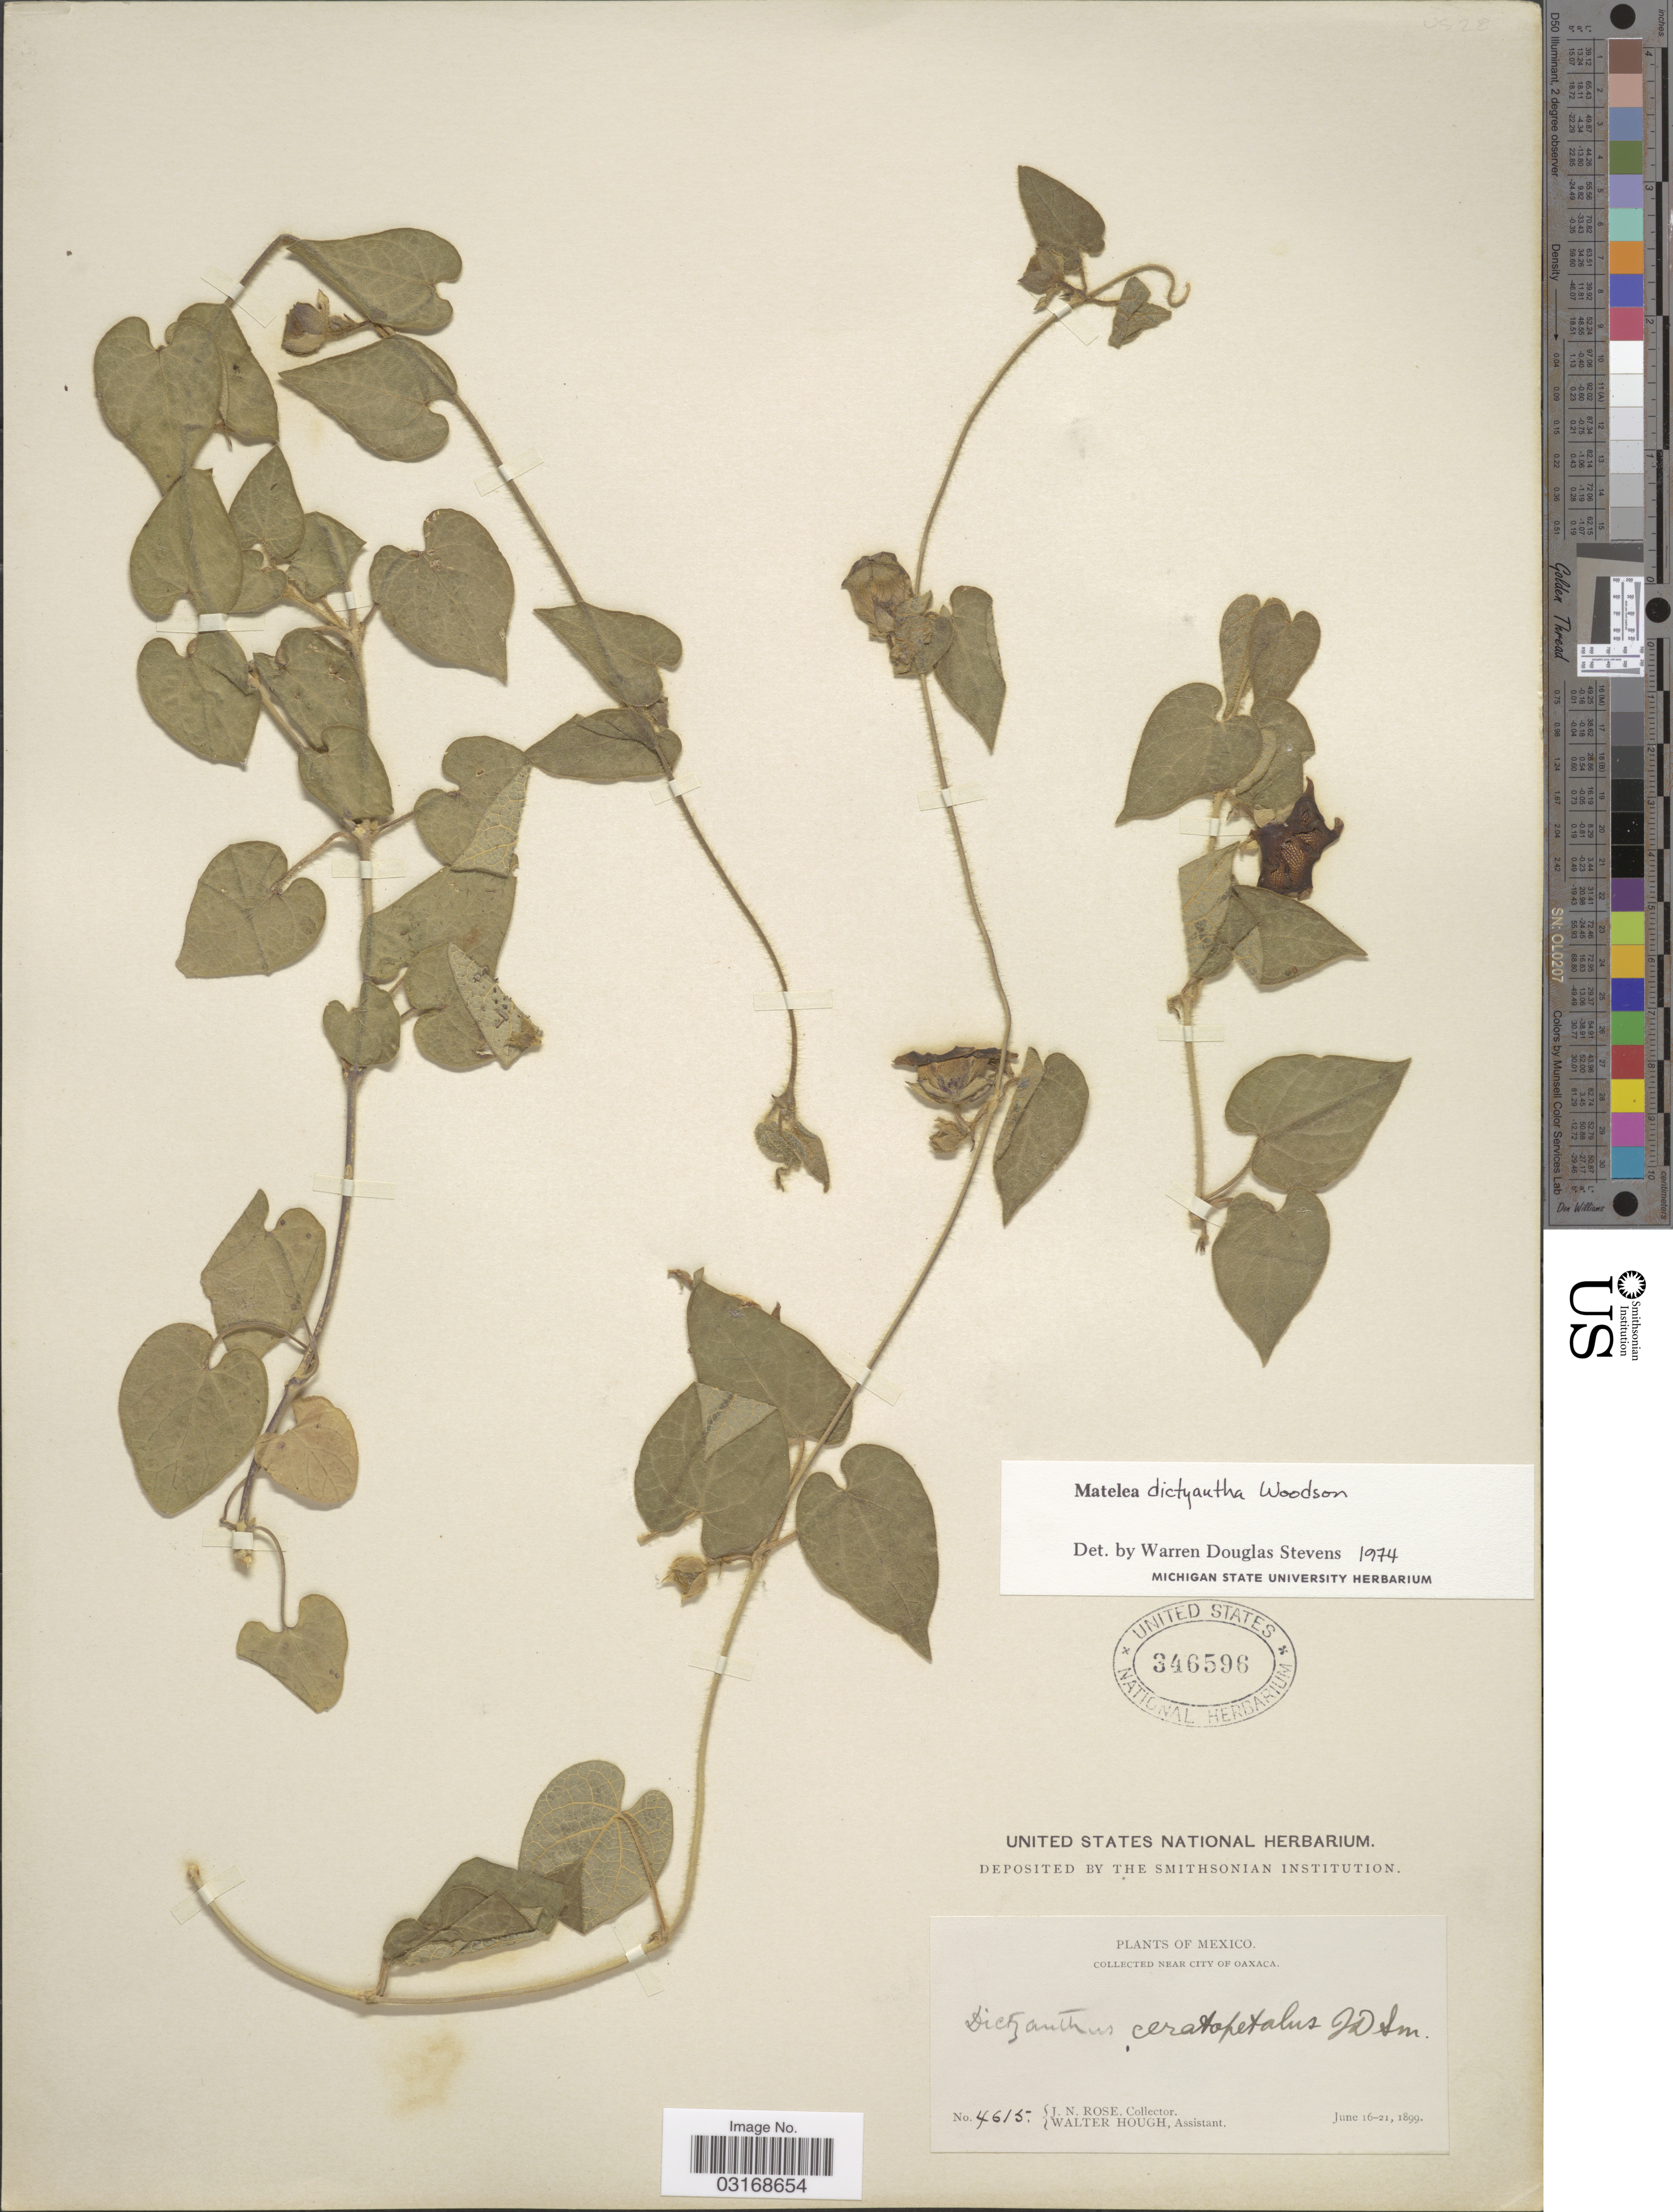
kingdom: Plantae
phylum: Tracheophyta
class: Magnoliopsida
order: Gentianales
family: Apocynaceae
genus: Matelea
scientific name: Matelea dictyantha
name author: Woodson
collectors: J. N. Rose & W. Hough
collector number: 4615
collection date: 1899-06-16/1899-06-21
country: Mexico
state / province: Oaxaca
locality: Near City of Oaxaca.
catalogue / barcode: US 346596